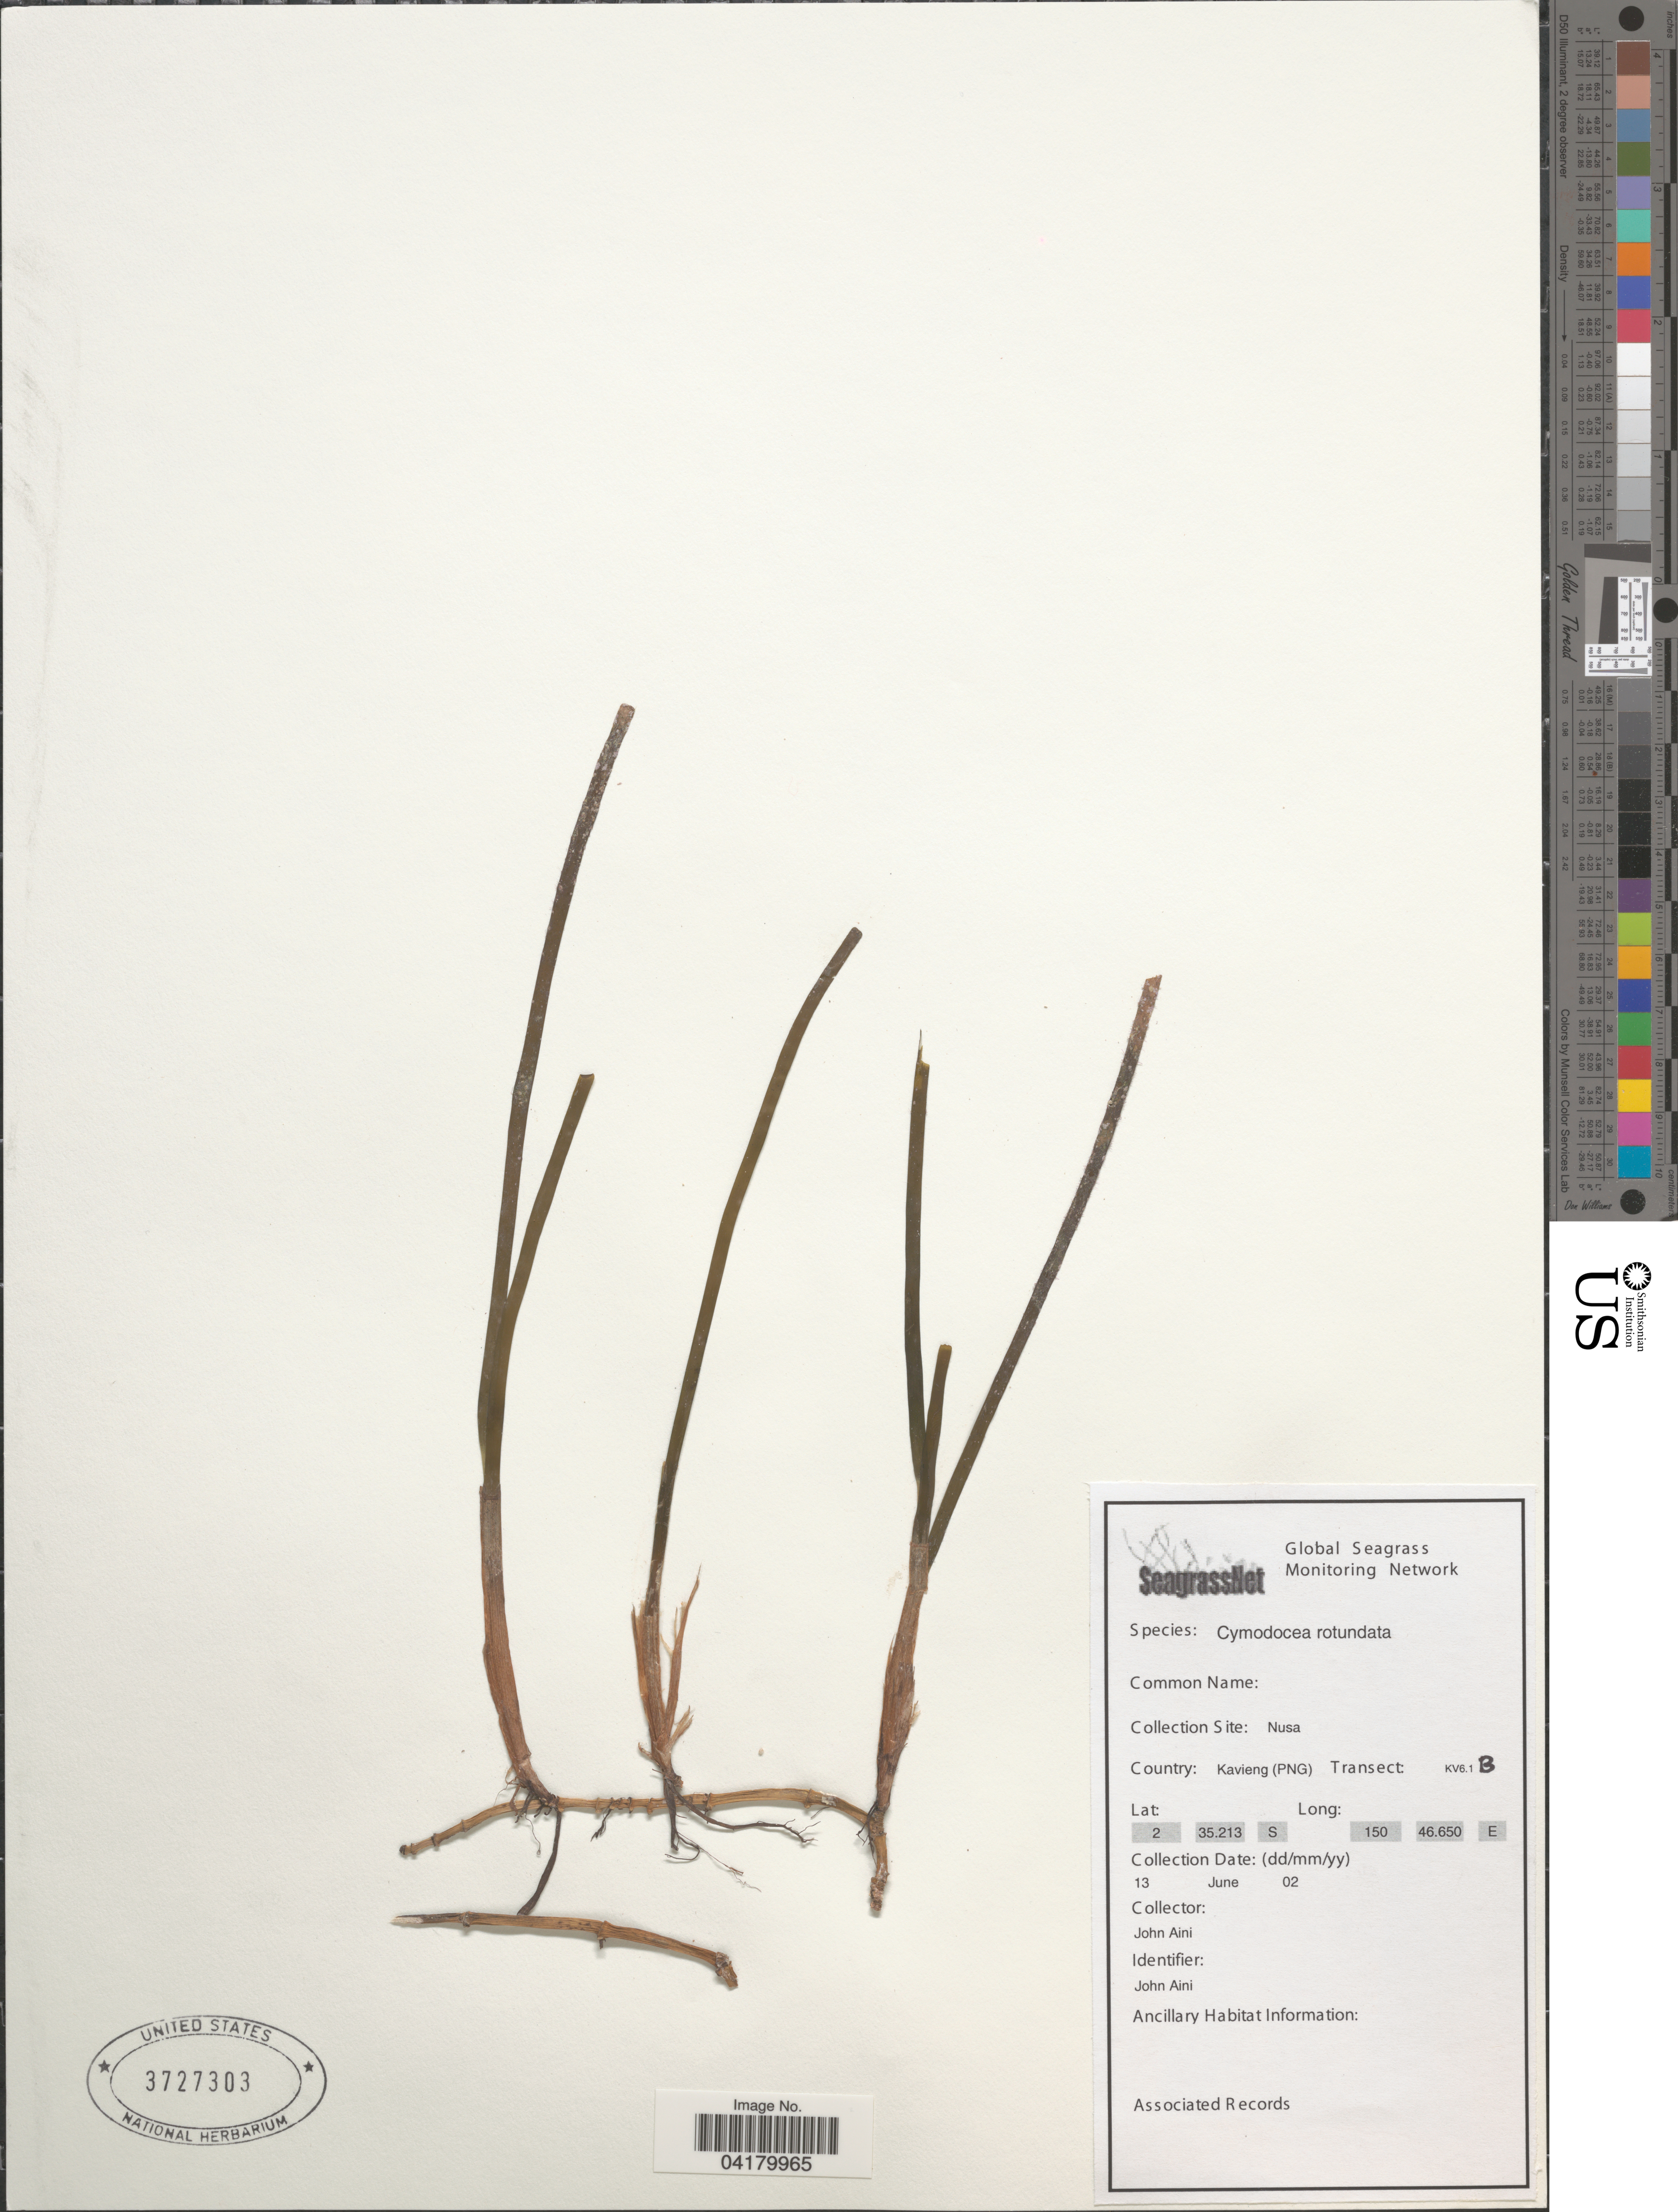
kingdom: Plantae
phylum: Tracheophyta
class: Liliopsida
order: Alismatales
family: Cymodoceaceae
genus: Cymodocea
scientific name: Cymodocea rotundata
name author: Asch. & Schweinf.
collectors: J. Aini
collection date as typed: Transcribed d/m/y: 13/6/2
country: Papua New Guinea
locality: Collection Site: Nusa. Country: Kavieng (PNG) Transect: KV6.1B.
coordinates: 2 35.213, 150 46.650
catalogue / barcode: US 3727303